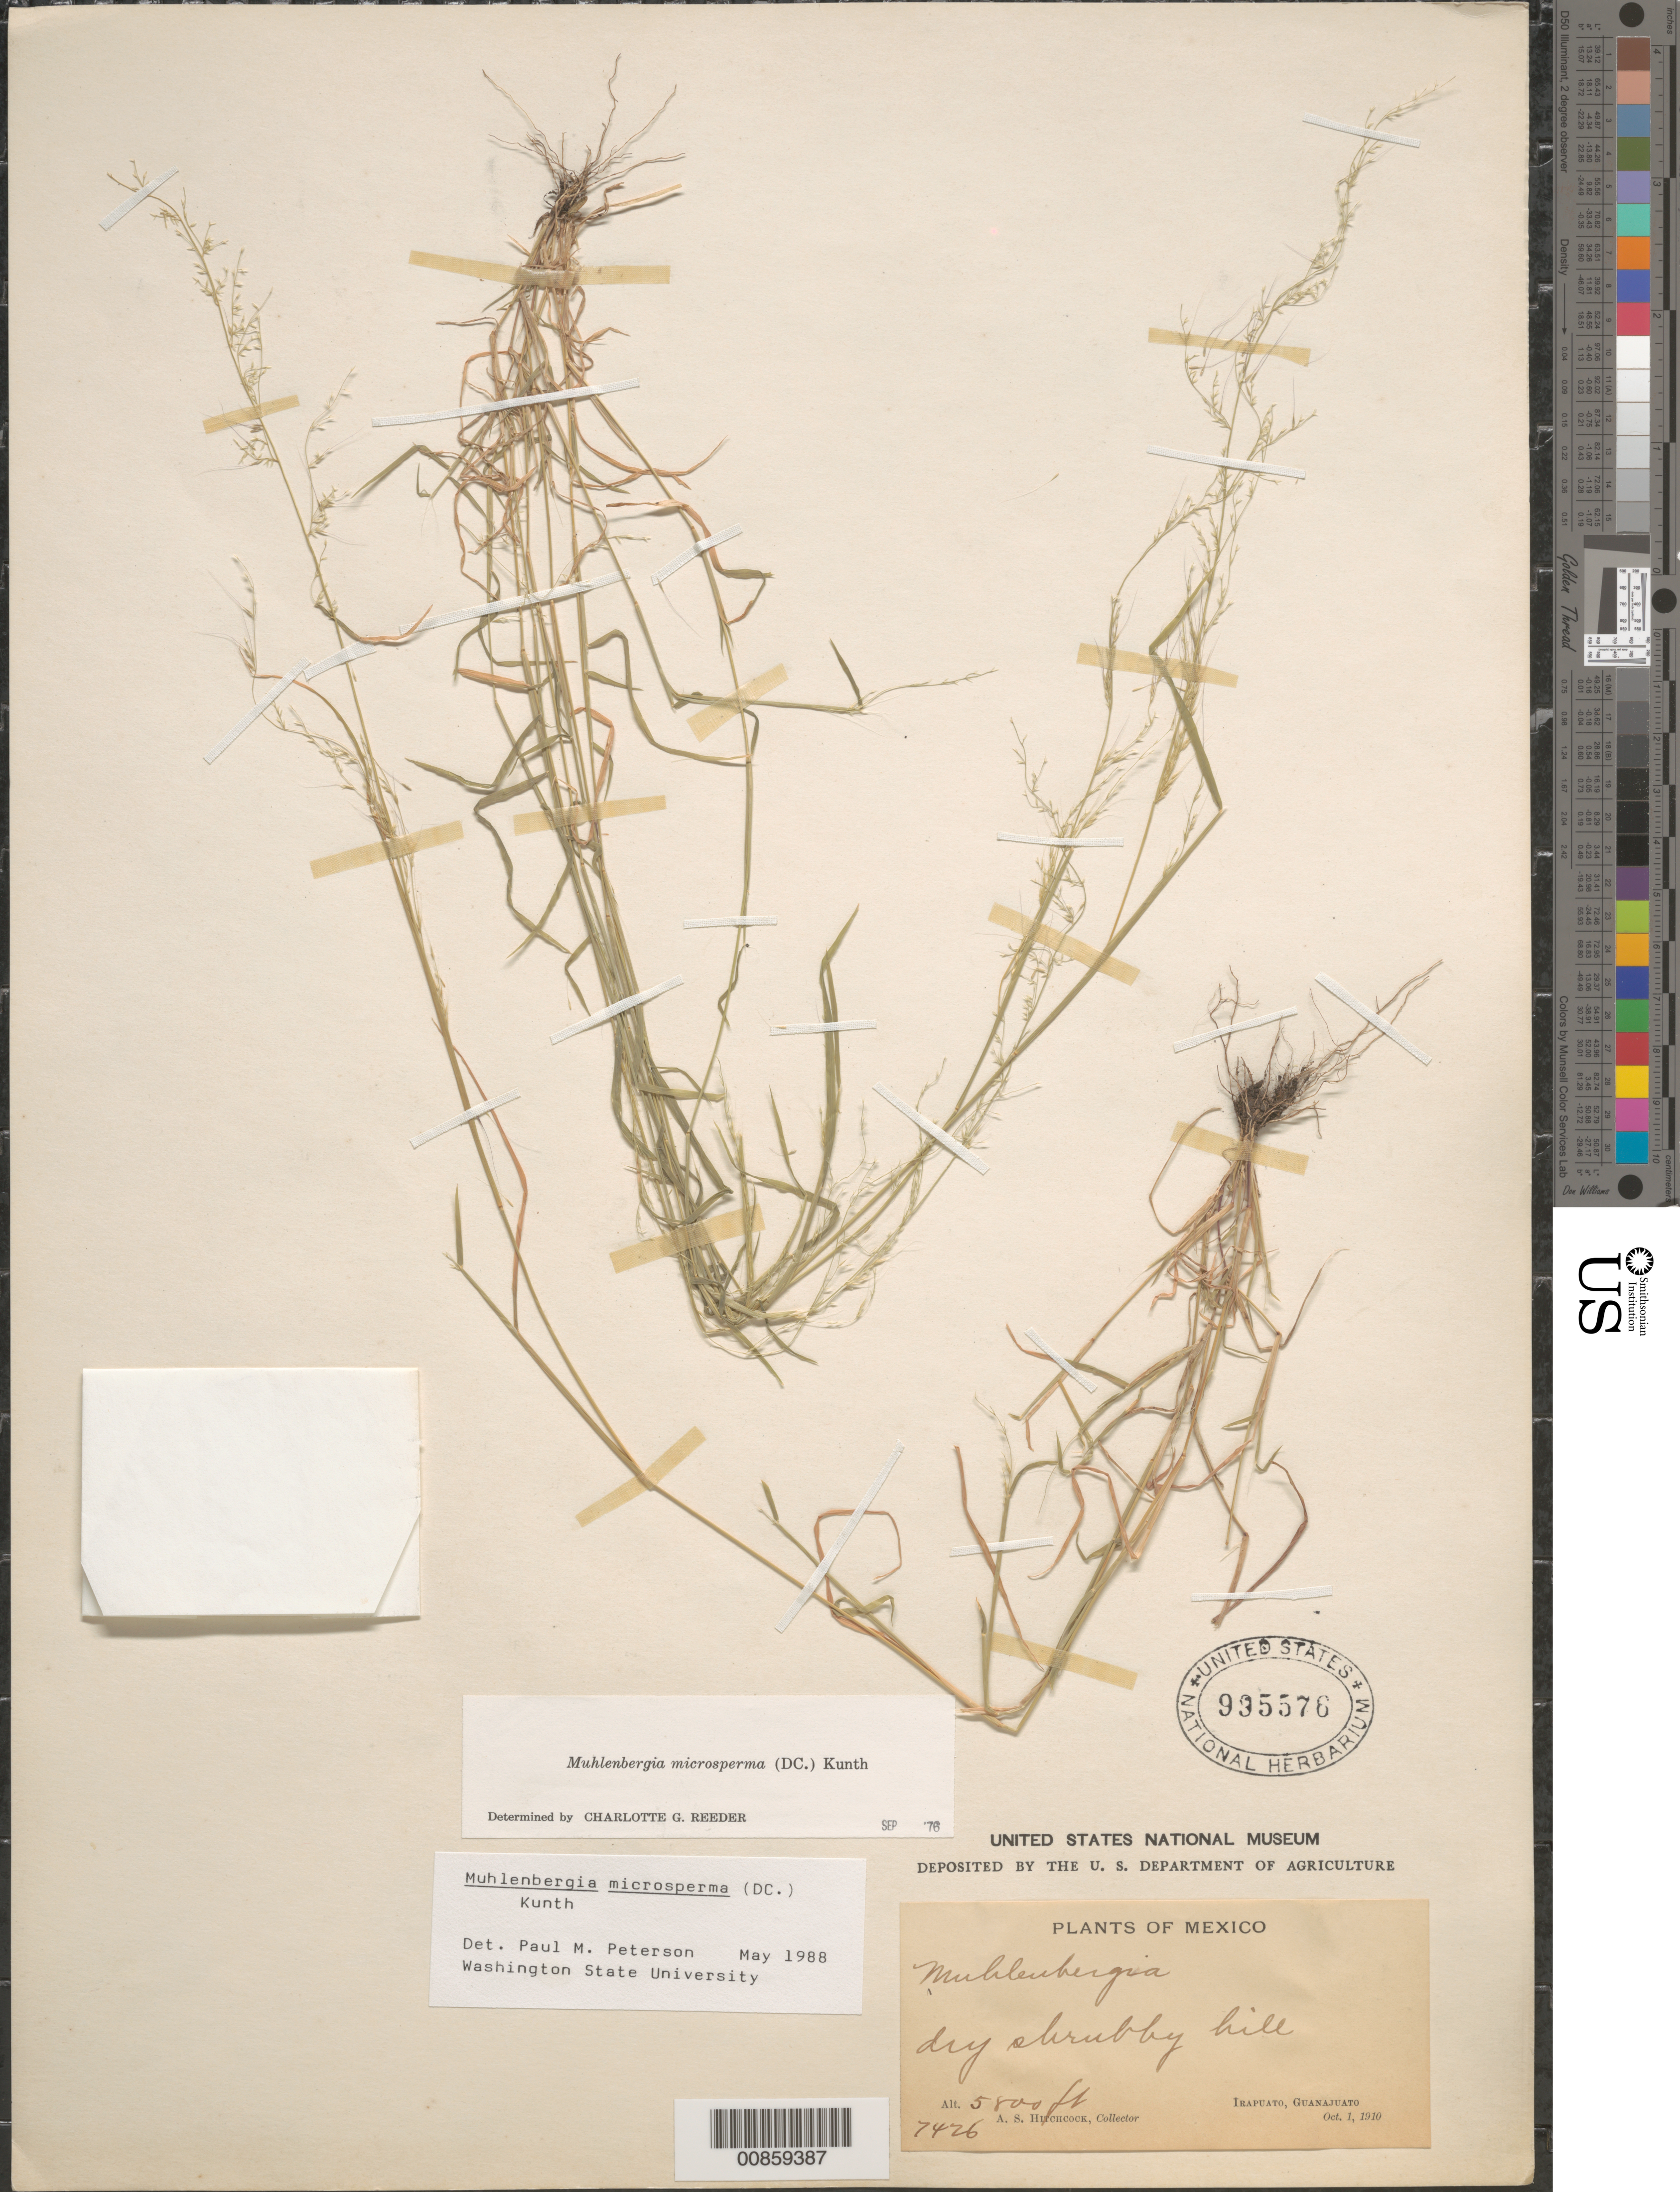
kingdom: Plantae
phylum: Tracheophyta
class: Liliopsida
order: Poales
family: Poaceae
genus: Muhlenbergia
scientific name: Muhlenbergia microsperma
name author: (DC.) Kunth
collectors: A. S. Hitchcock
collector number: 7426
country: Mexico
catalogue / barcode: US 995576